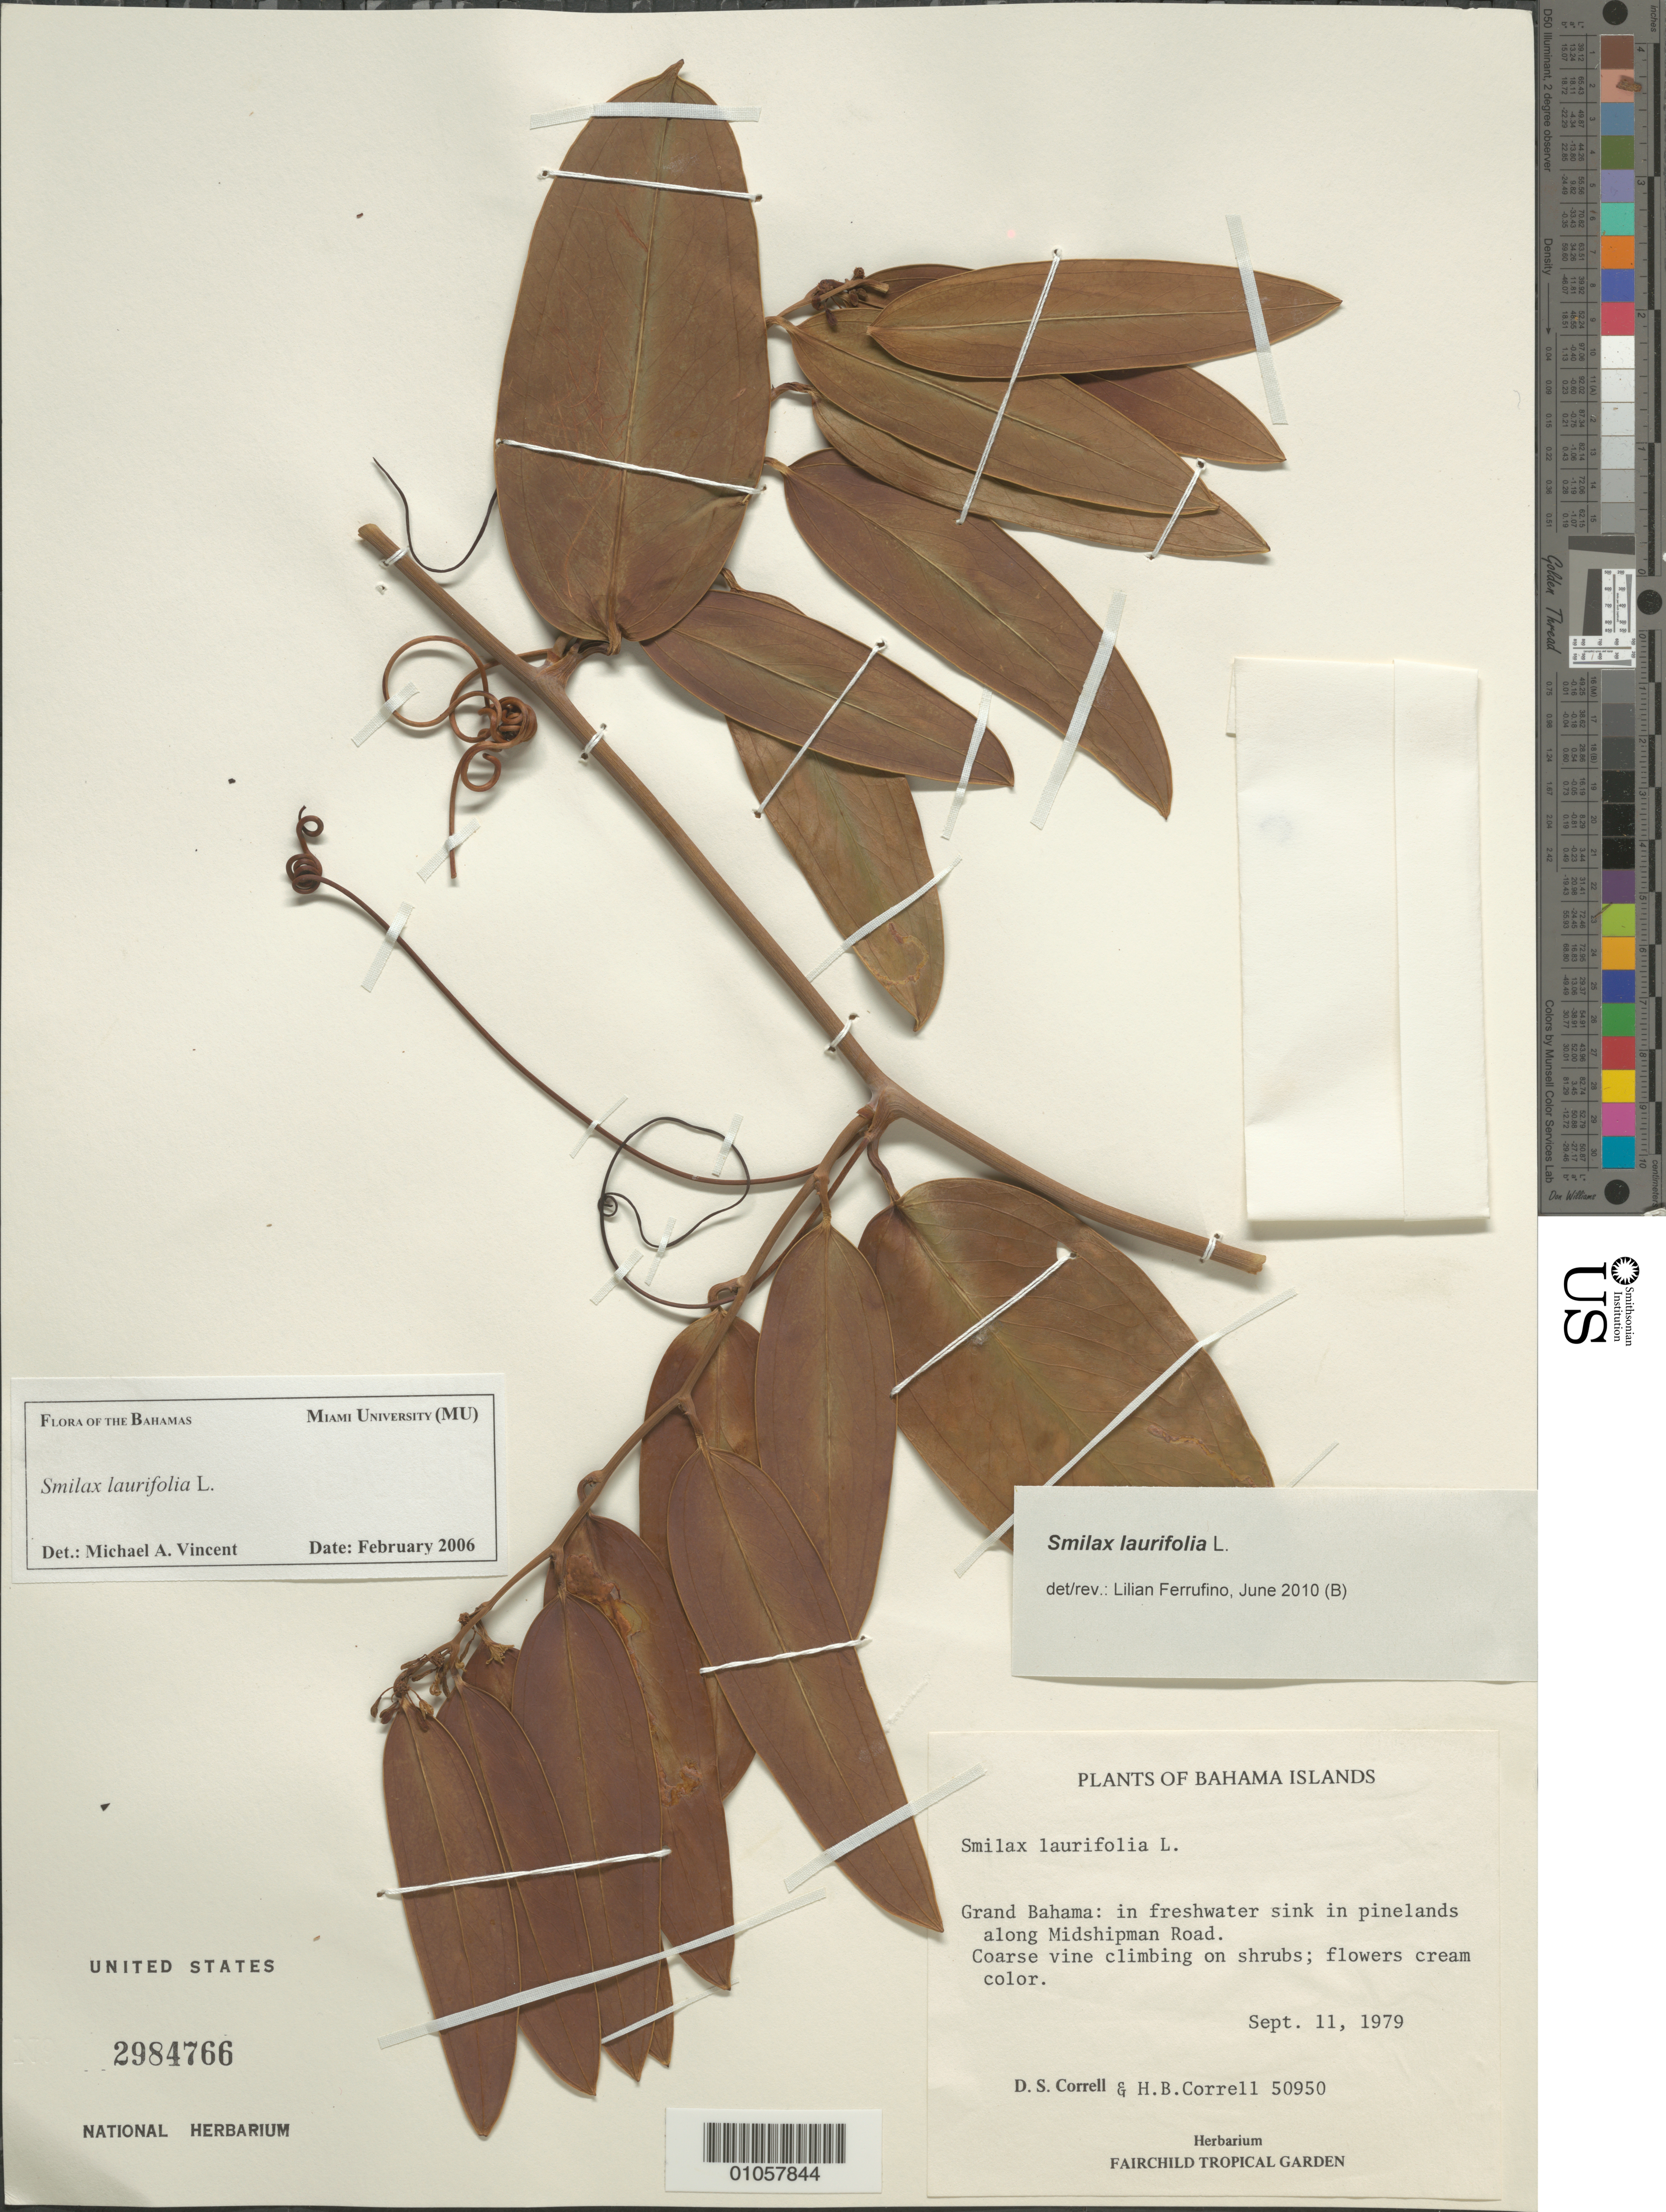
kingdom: Plantae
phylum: Tracheophyta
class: Liliopsida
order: Liliales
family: Smilacaceae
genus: Smilax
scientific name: Smilax laurifolia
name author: L.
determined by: Ferrufino, L., (USJ), Herbario Universidad de Costa Rica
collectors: D. S. Correll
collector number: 50950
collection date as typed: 11 Sep 1979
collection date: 1979-09-11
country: Bahamas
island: Grand Bahama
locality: Along Midshipman Road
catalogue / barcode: US 2984766